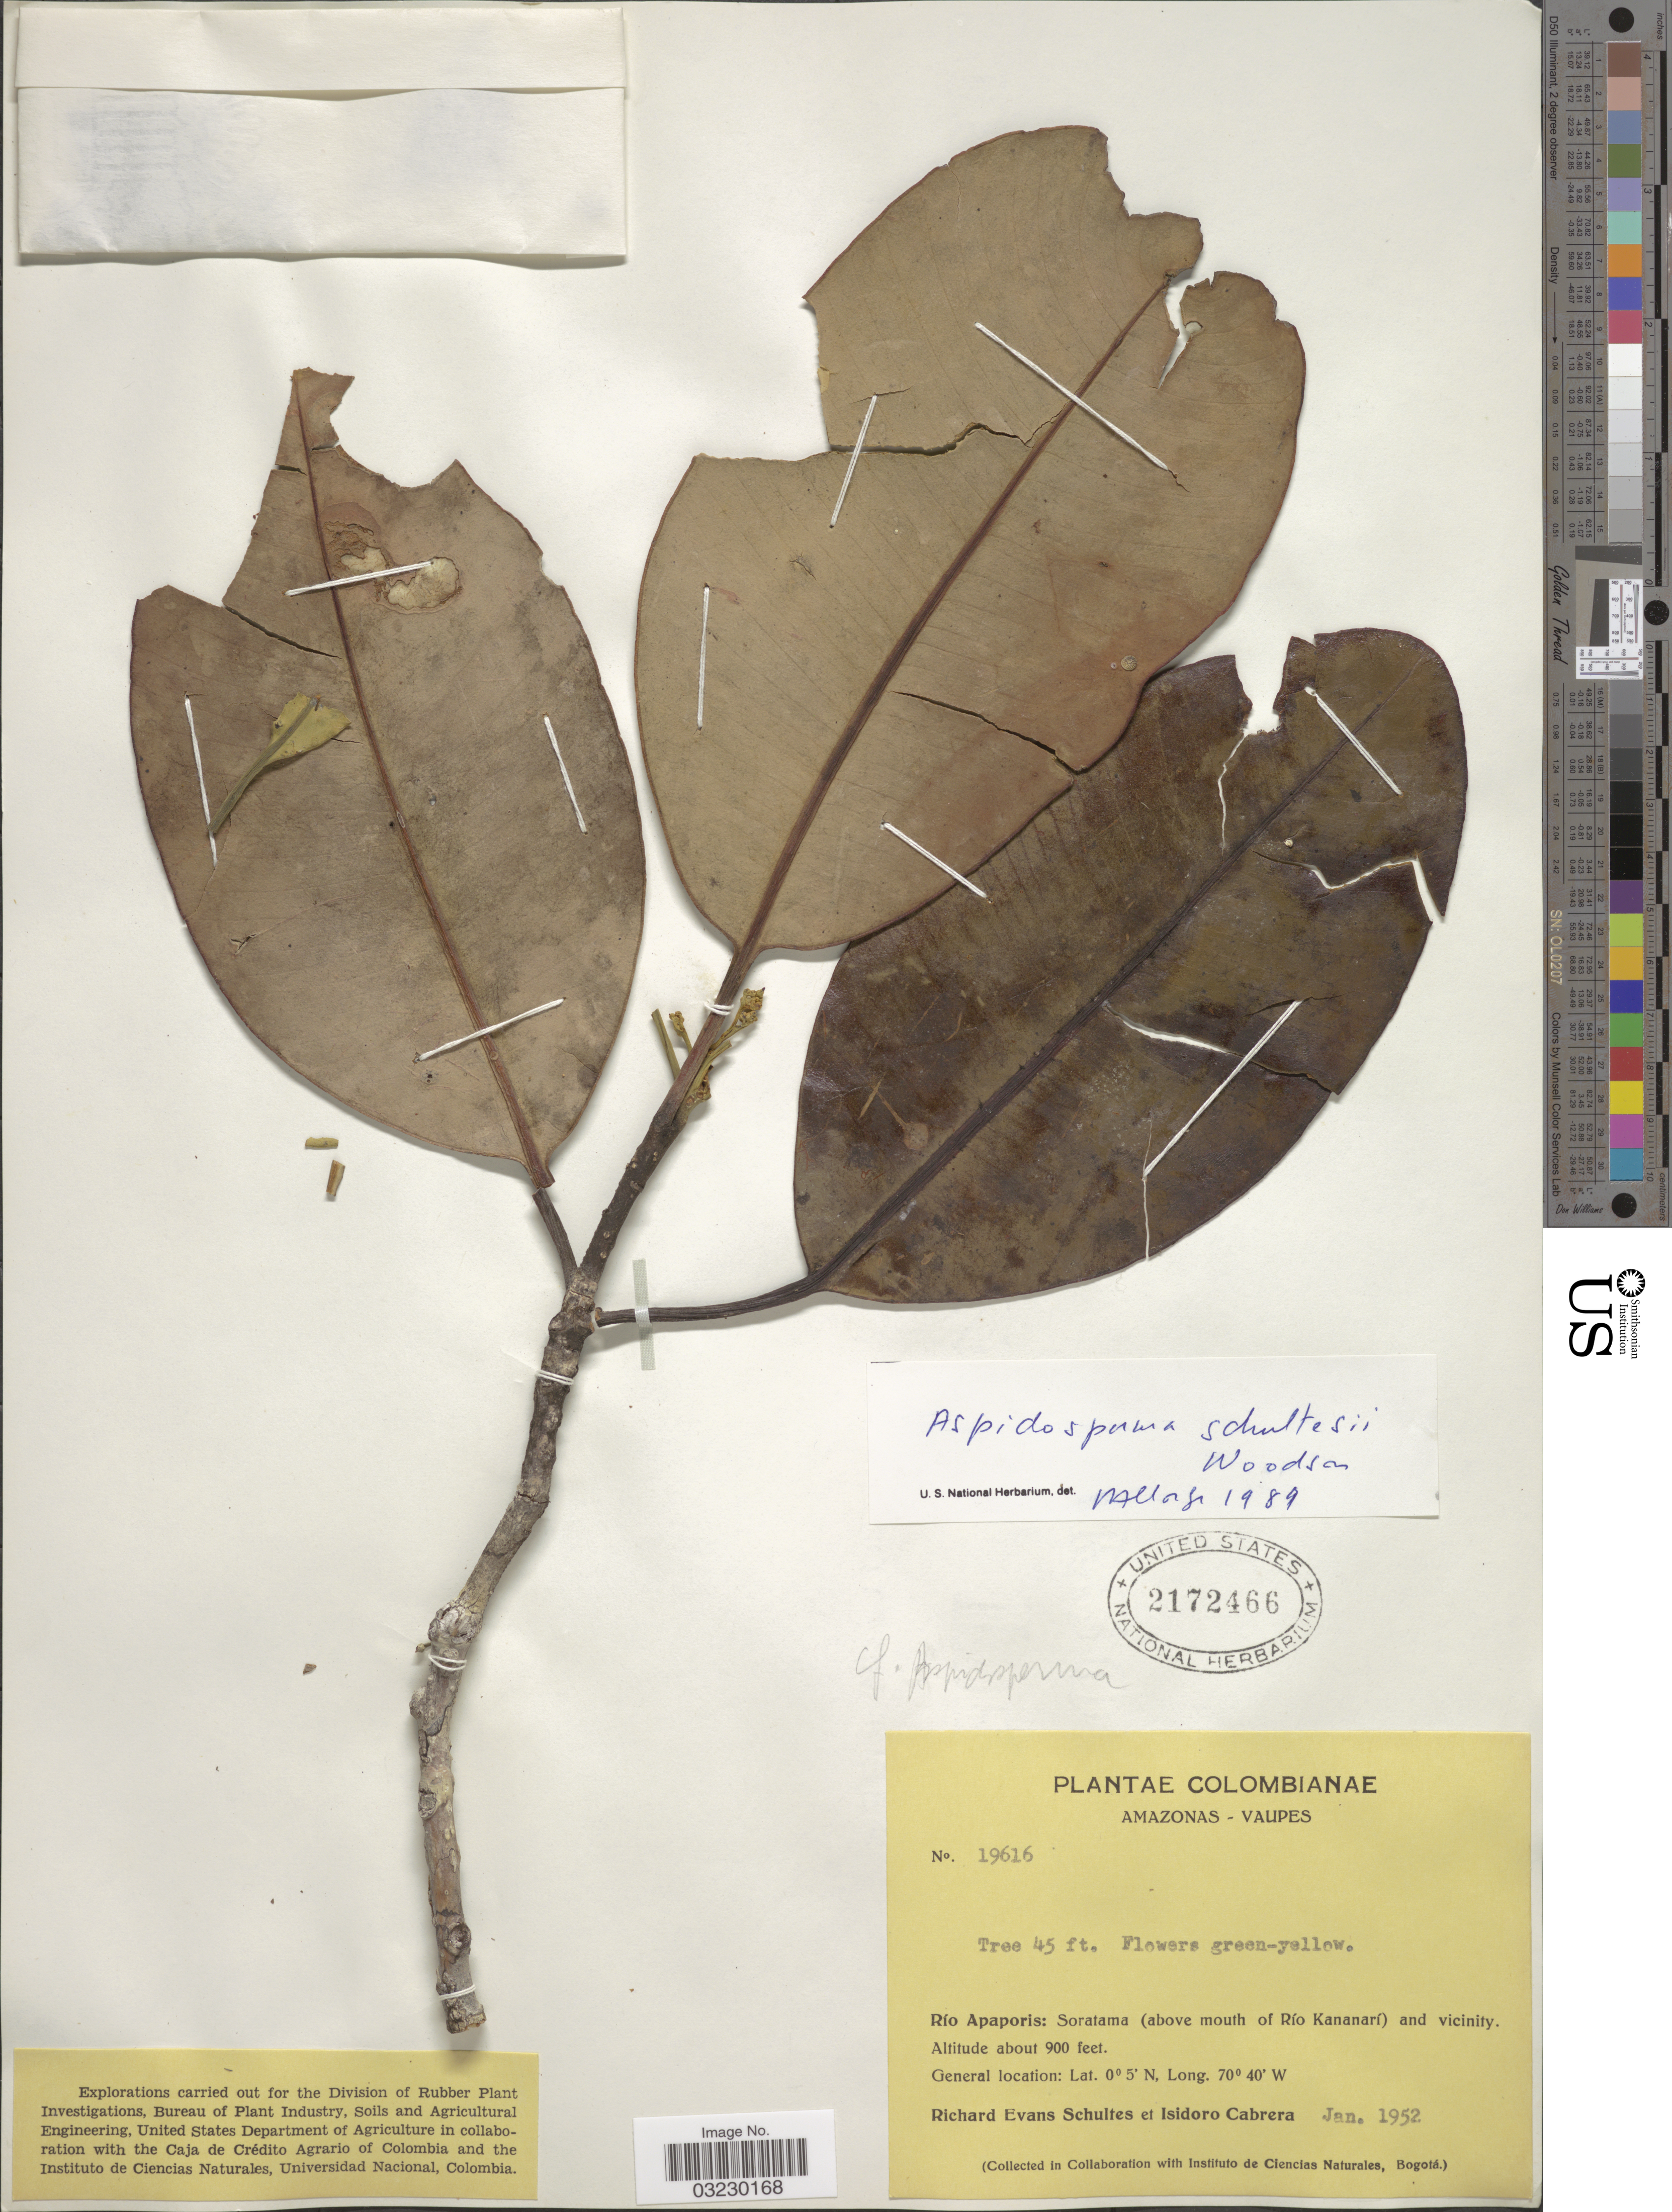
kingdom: Plantae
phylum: Tracheophyta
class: Magnoliopsida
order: Gentianales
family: Apocynaceae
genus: Aspidosperma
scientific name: Aspidosperma schultesii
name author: Woodson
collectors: R. E. Schultes & I. Cabrera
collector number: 19616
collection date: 1952-01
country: Colombia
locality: Amazonas-Vaupes. Río Apaporis: Soratama (above mouth of Río Kananarí) and vicinity.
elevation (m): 274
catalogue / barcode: US 2172466